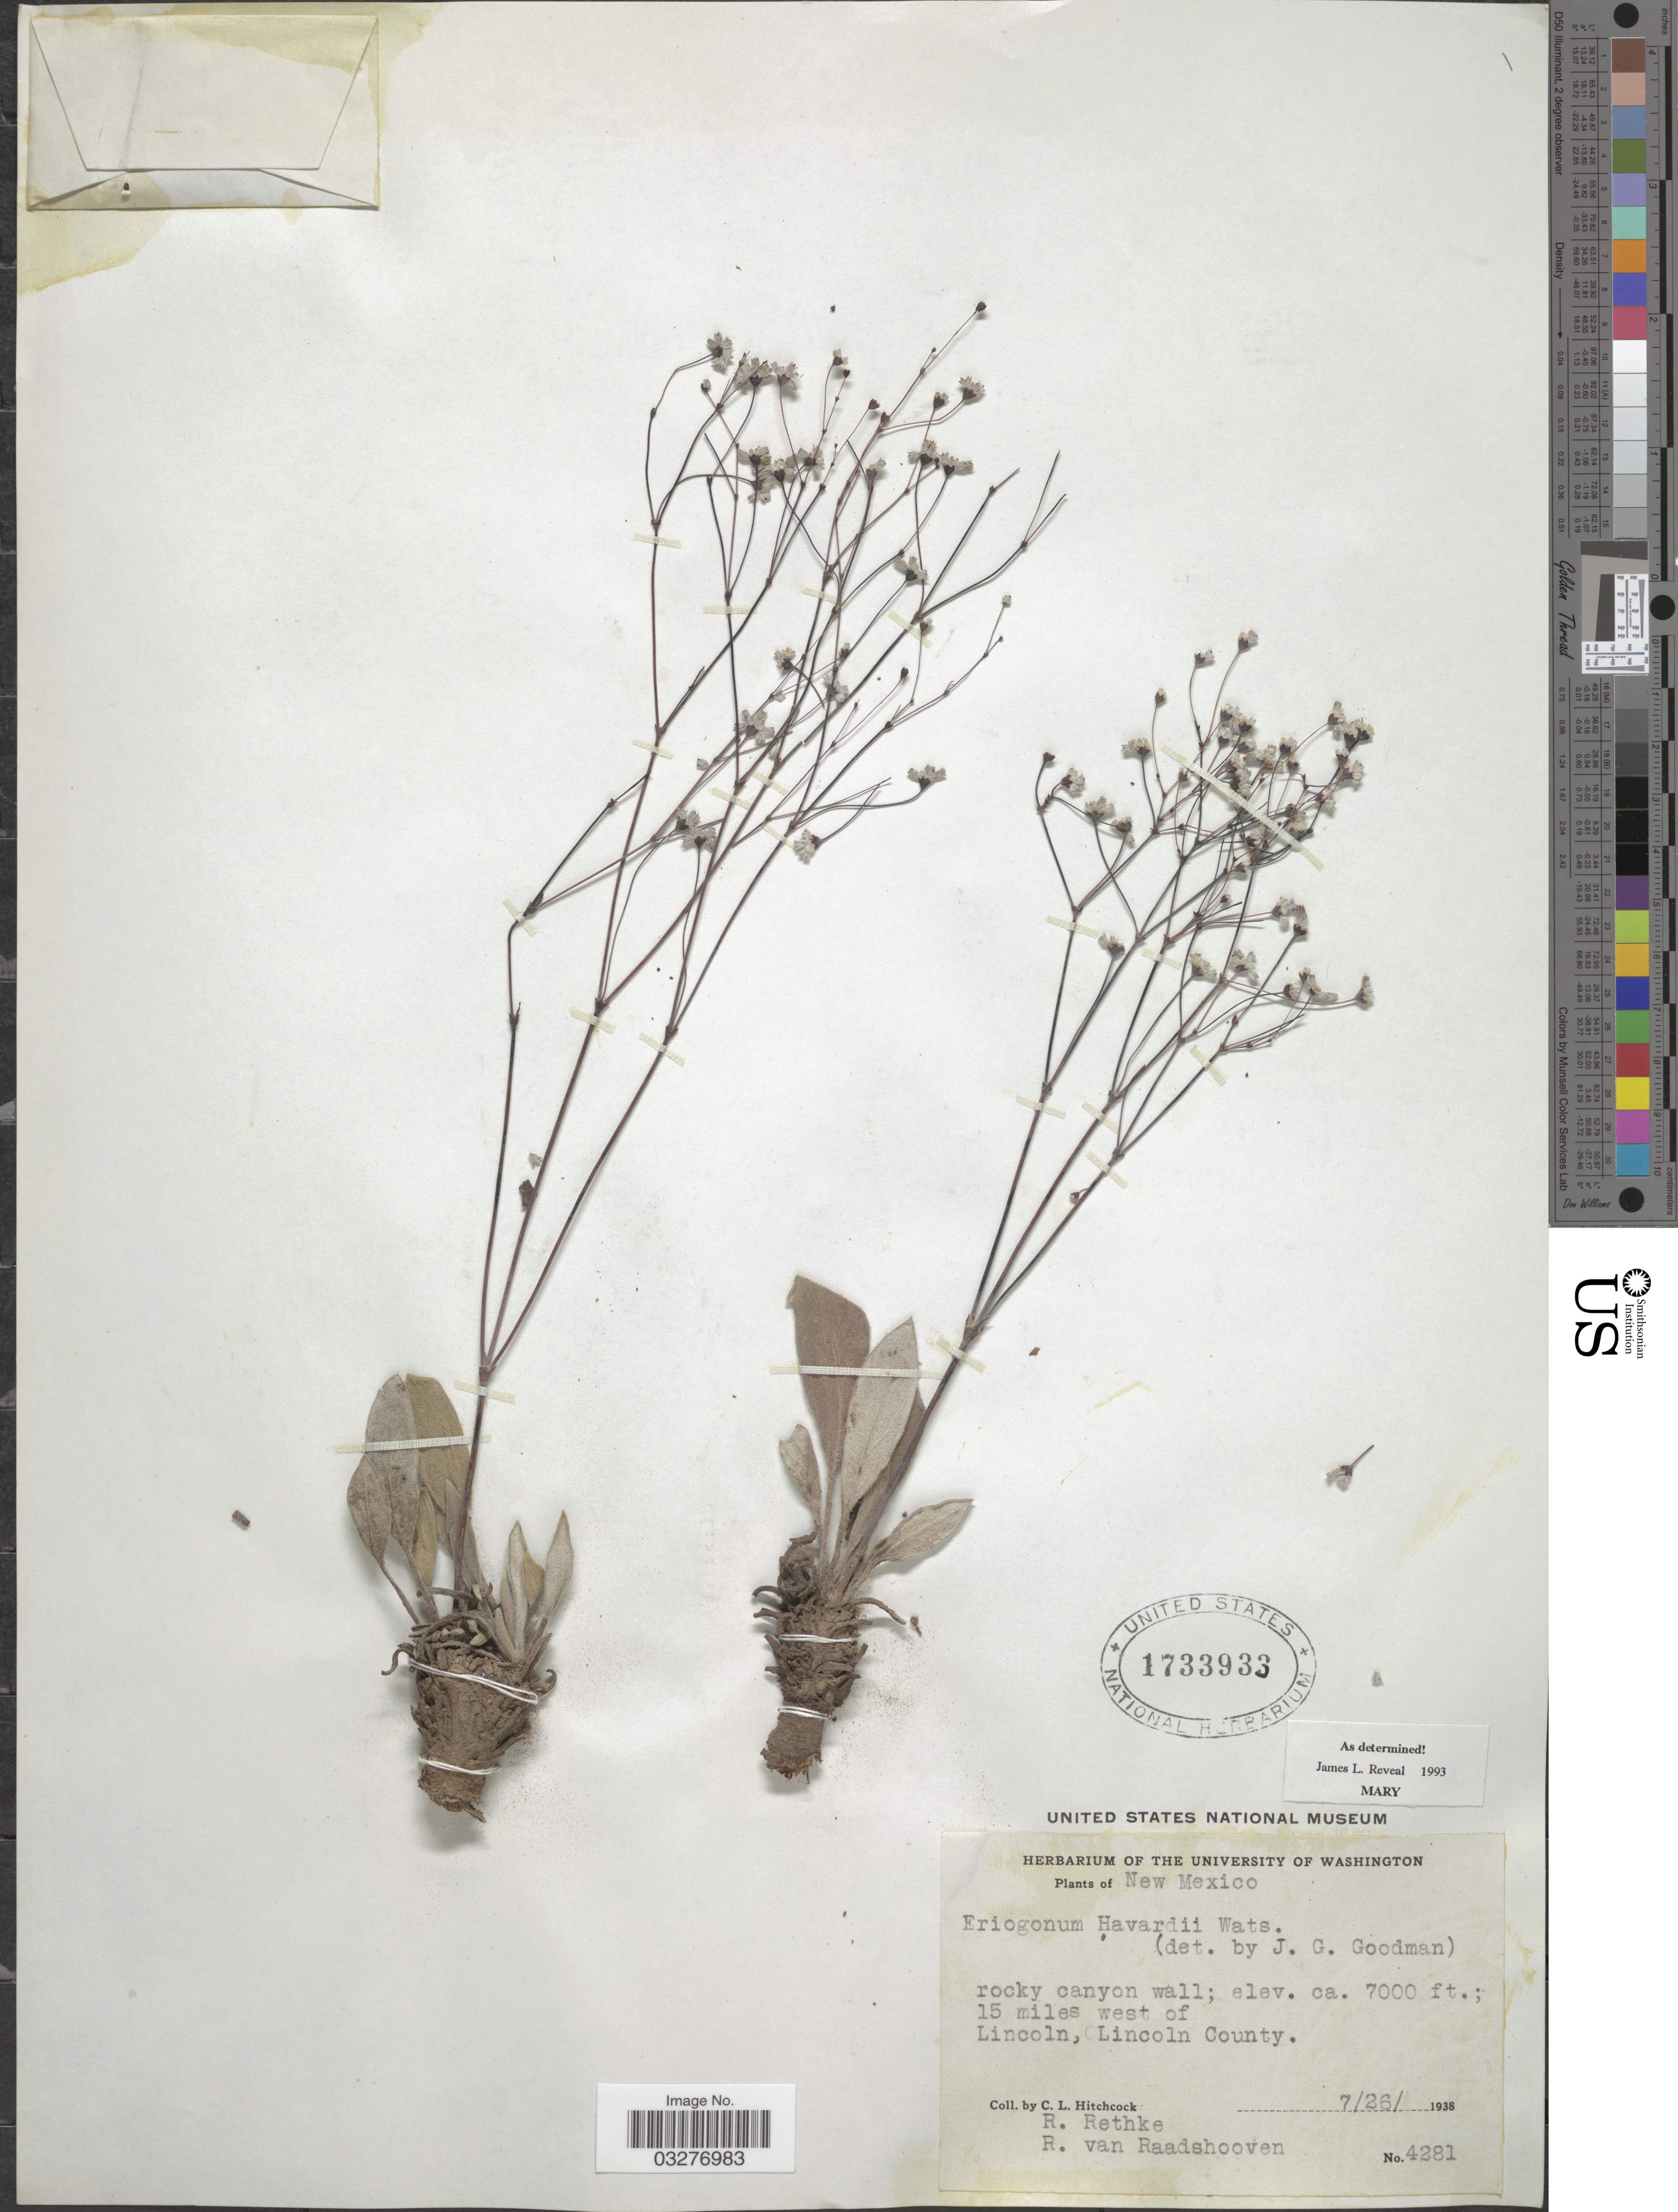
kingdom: Plantae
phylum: Tracheophyta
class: Magnoliopsida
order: Caryophyllales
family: Polygonaceae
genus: Eriogonum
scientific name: Eriogonum havardii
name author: S. Watson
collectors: C. L. Hitchcock, R. Rethke & R. Raadshooven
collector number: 4281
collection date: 1938-07-26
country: United States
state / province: New Mexico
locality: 15 miles west of Lincoln, Lincoln County.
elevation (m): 2134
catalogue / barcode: US 1733933